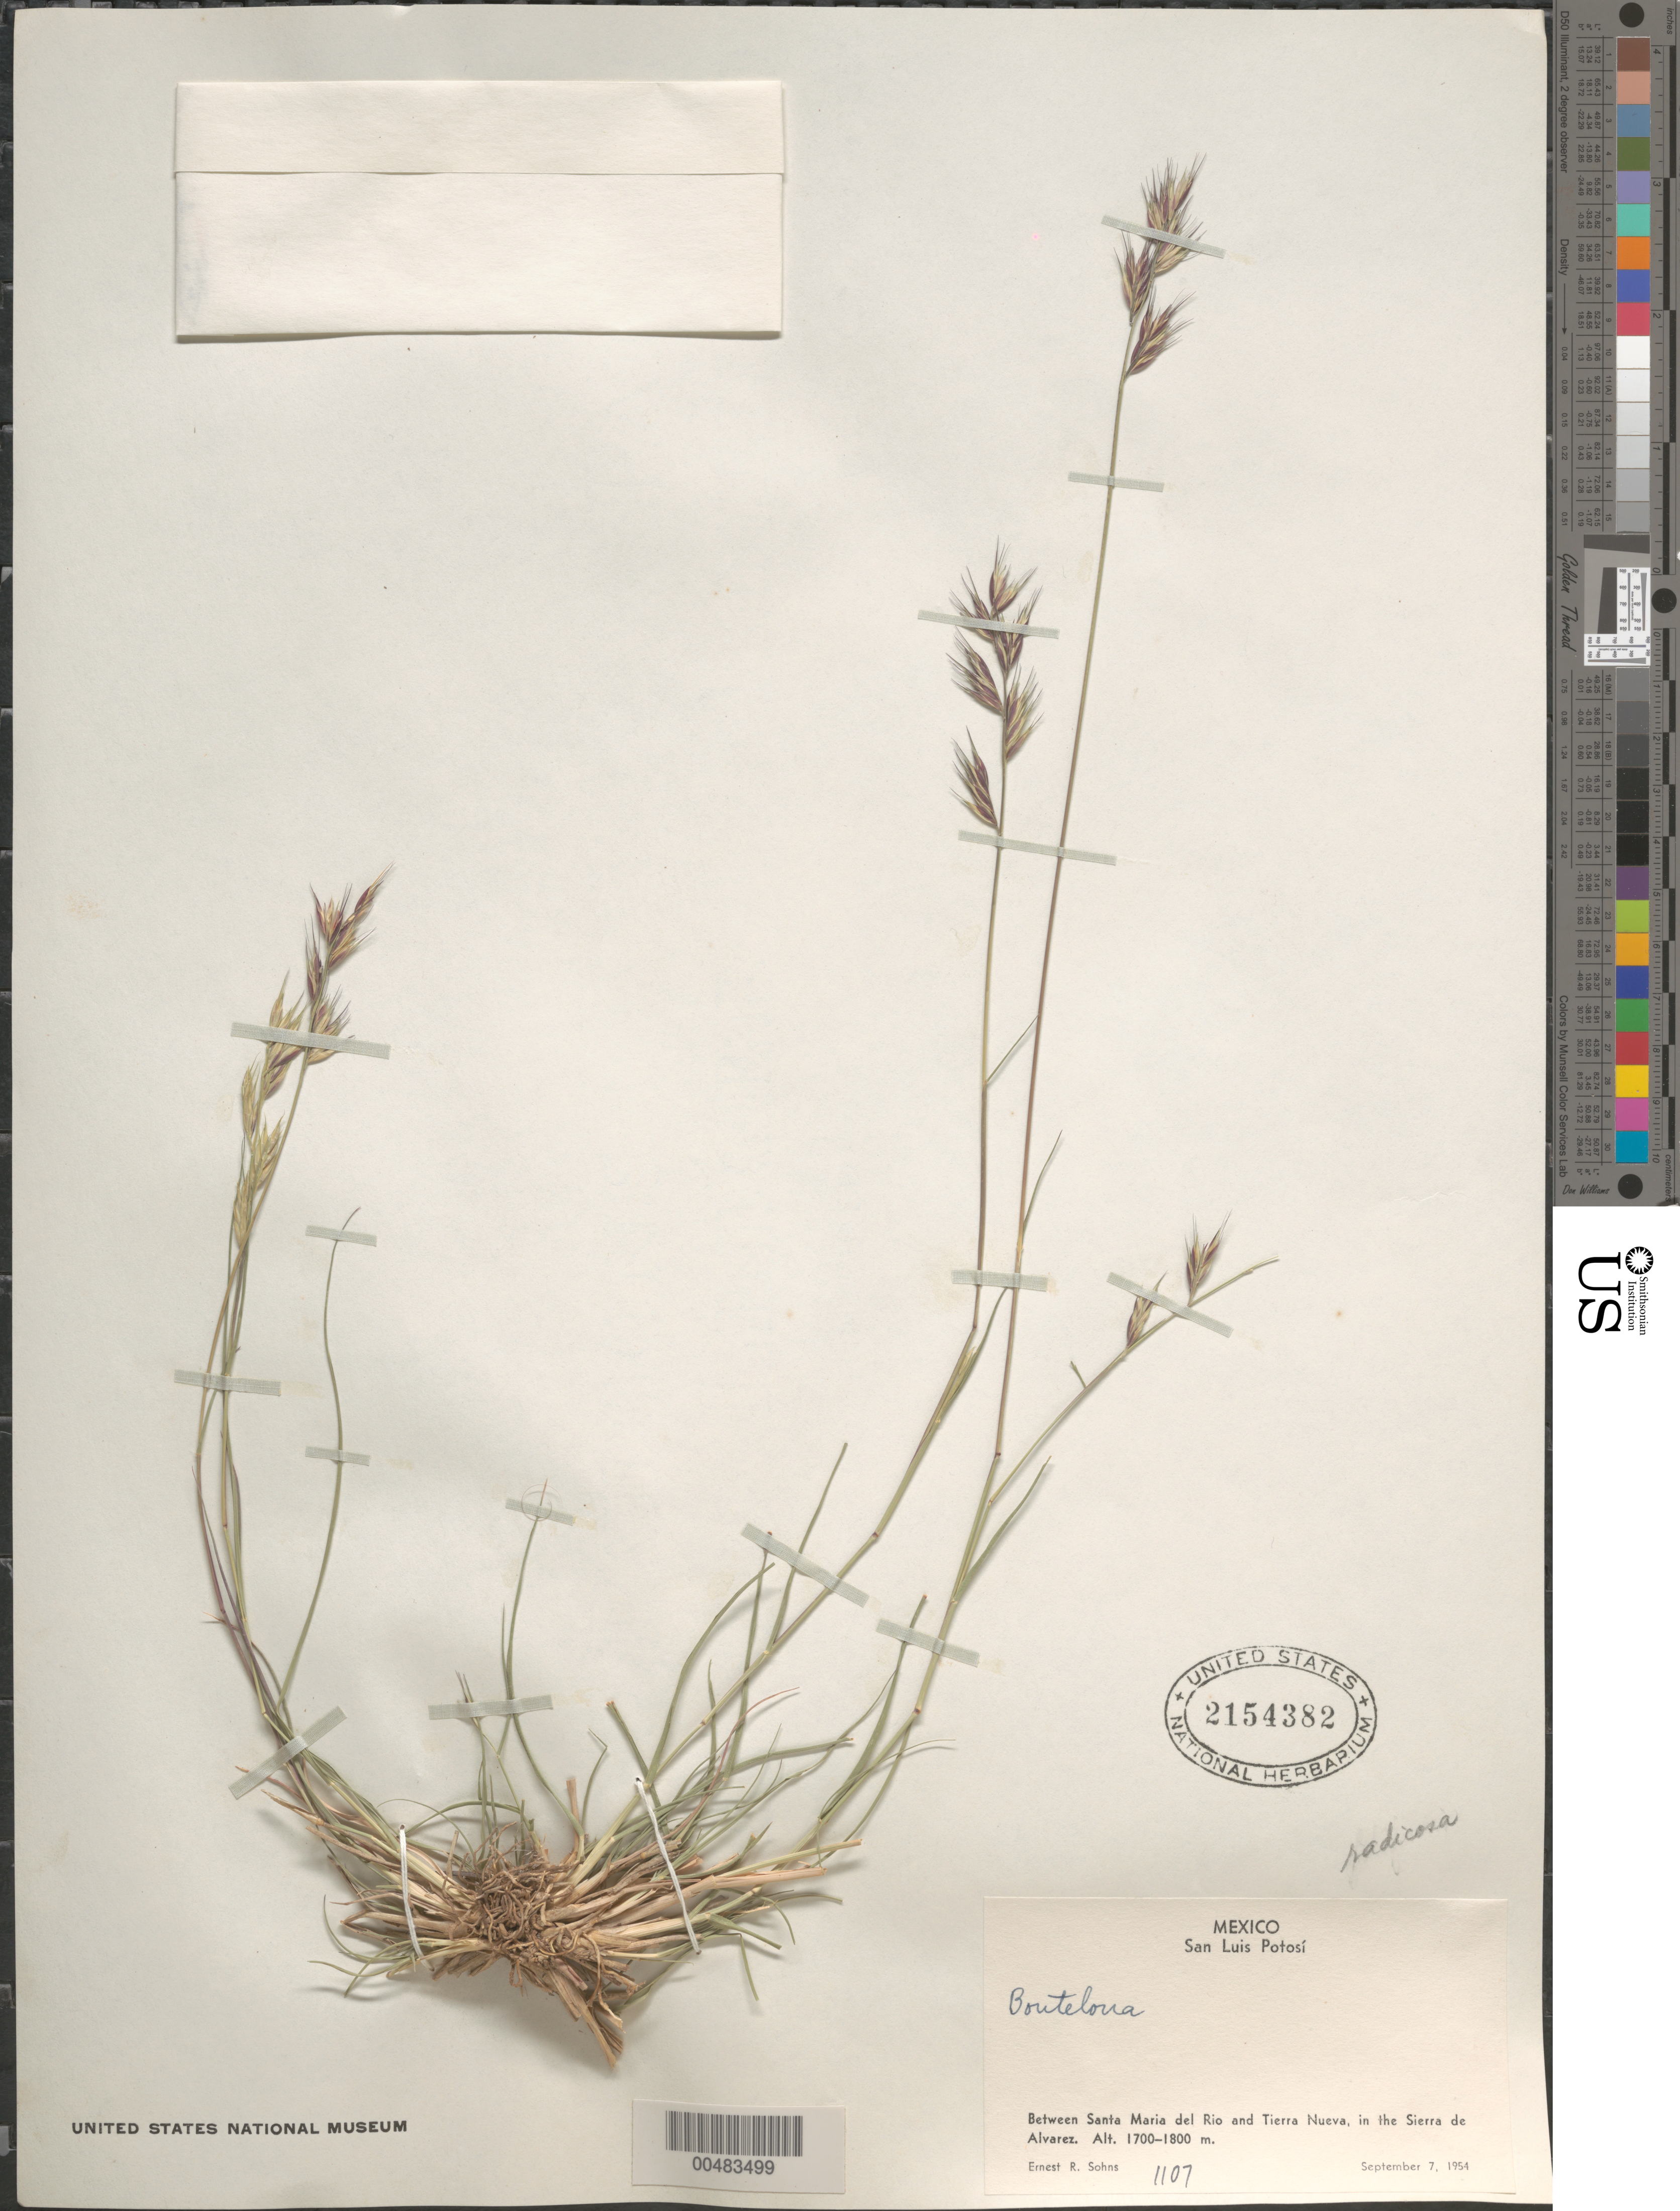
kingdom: Plantae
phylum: Tracheophyta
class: Liliopsida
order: Poales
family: Poaceae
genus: Bouteloua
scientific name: Bouteloua radicosa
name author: (E. Fourn.) Griffiths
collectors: E. R. Sohns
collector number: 1107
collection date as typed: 7 Sep 1954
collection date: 1954-09-07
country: Mexico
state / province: San Luis Potosi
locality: Between Santa Maria del Rio and Tierra Nueva, in the Sierra de Alvarez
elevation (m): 1700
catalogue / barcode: US 2154382